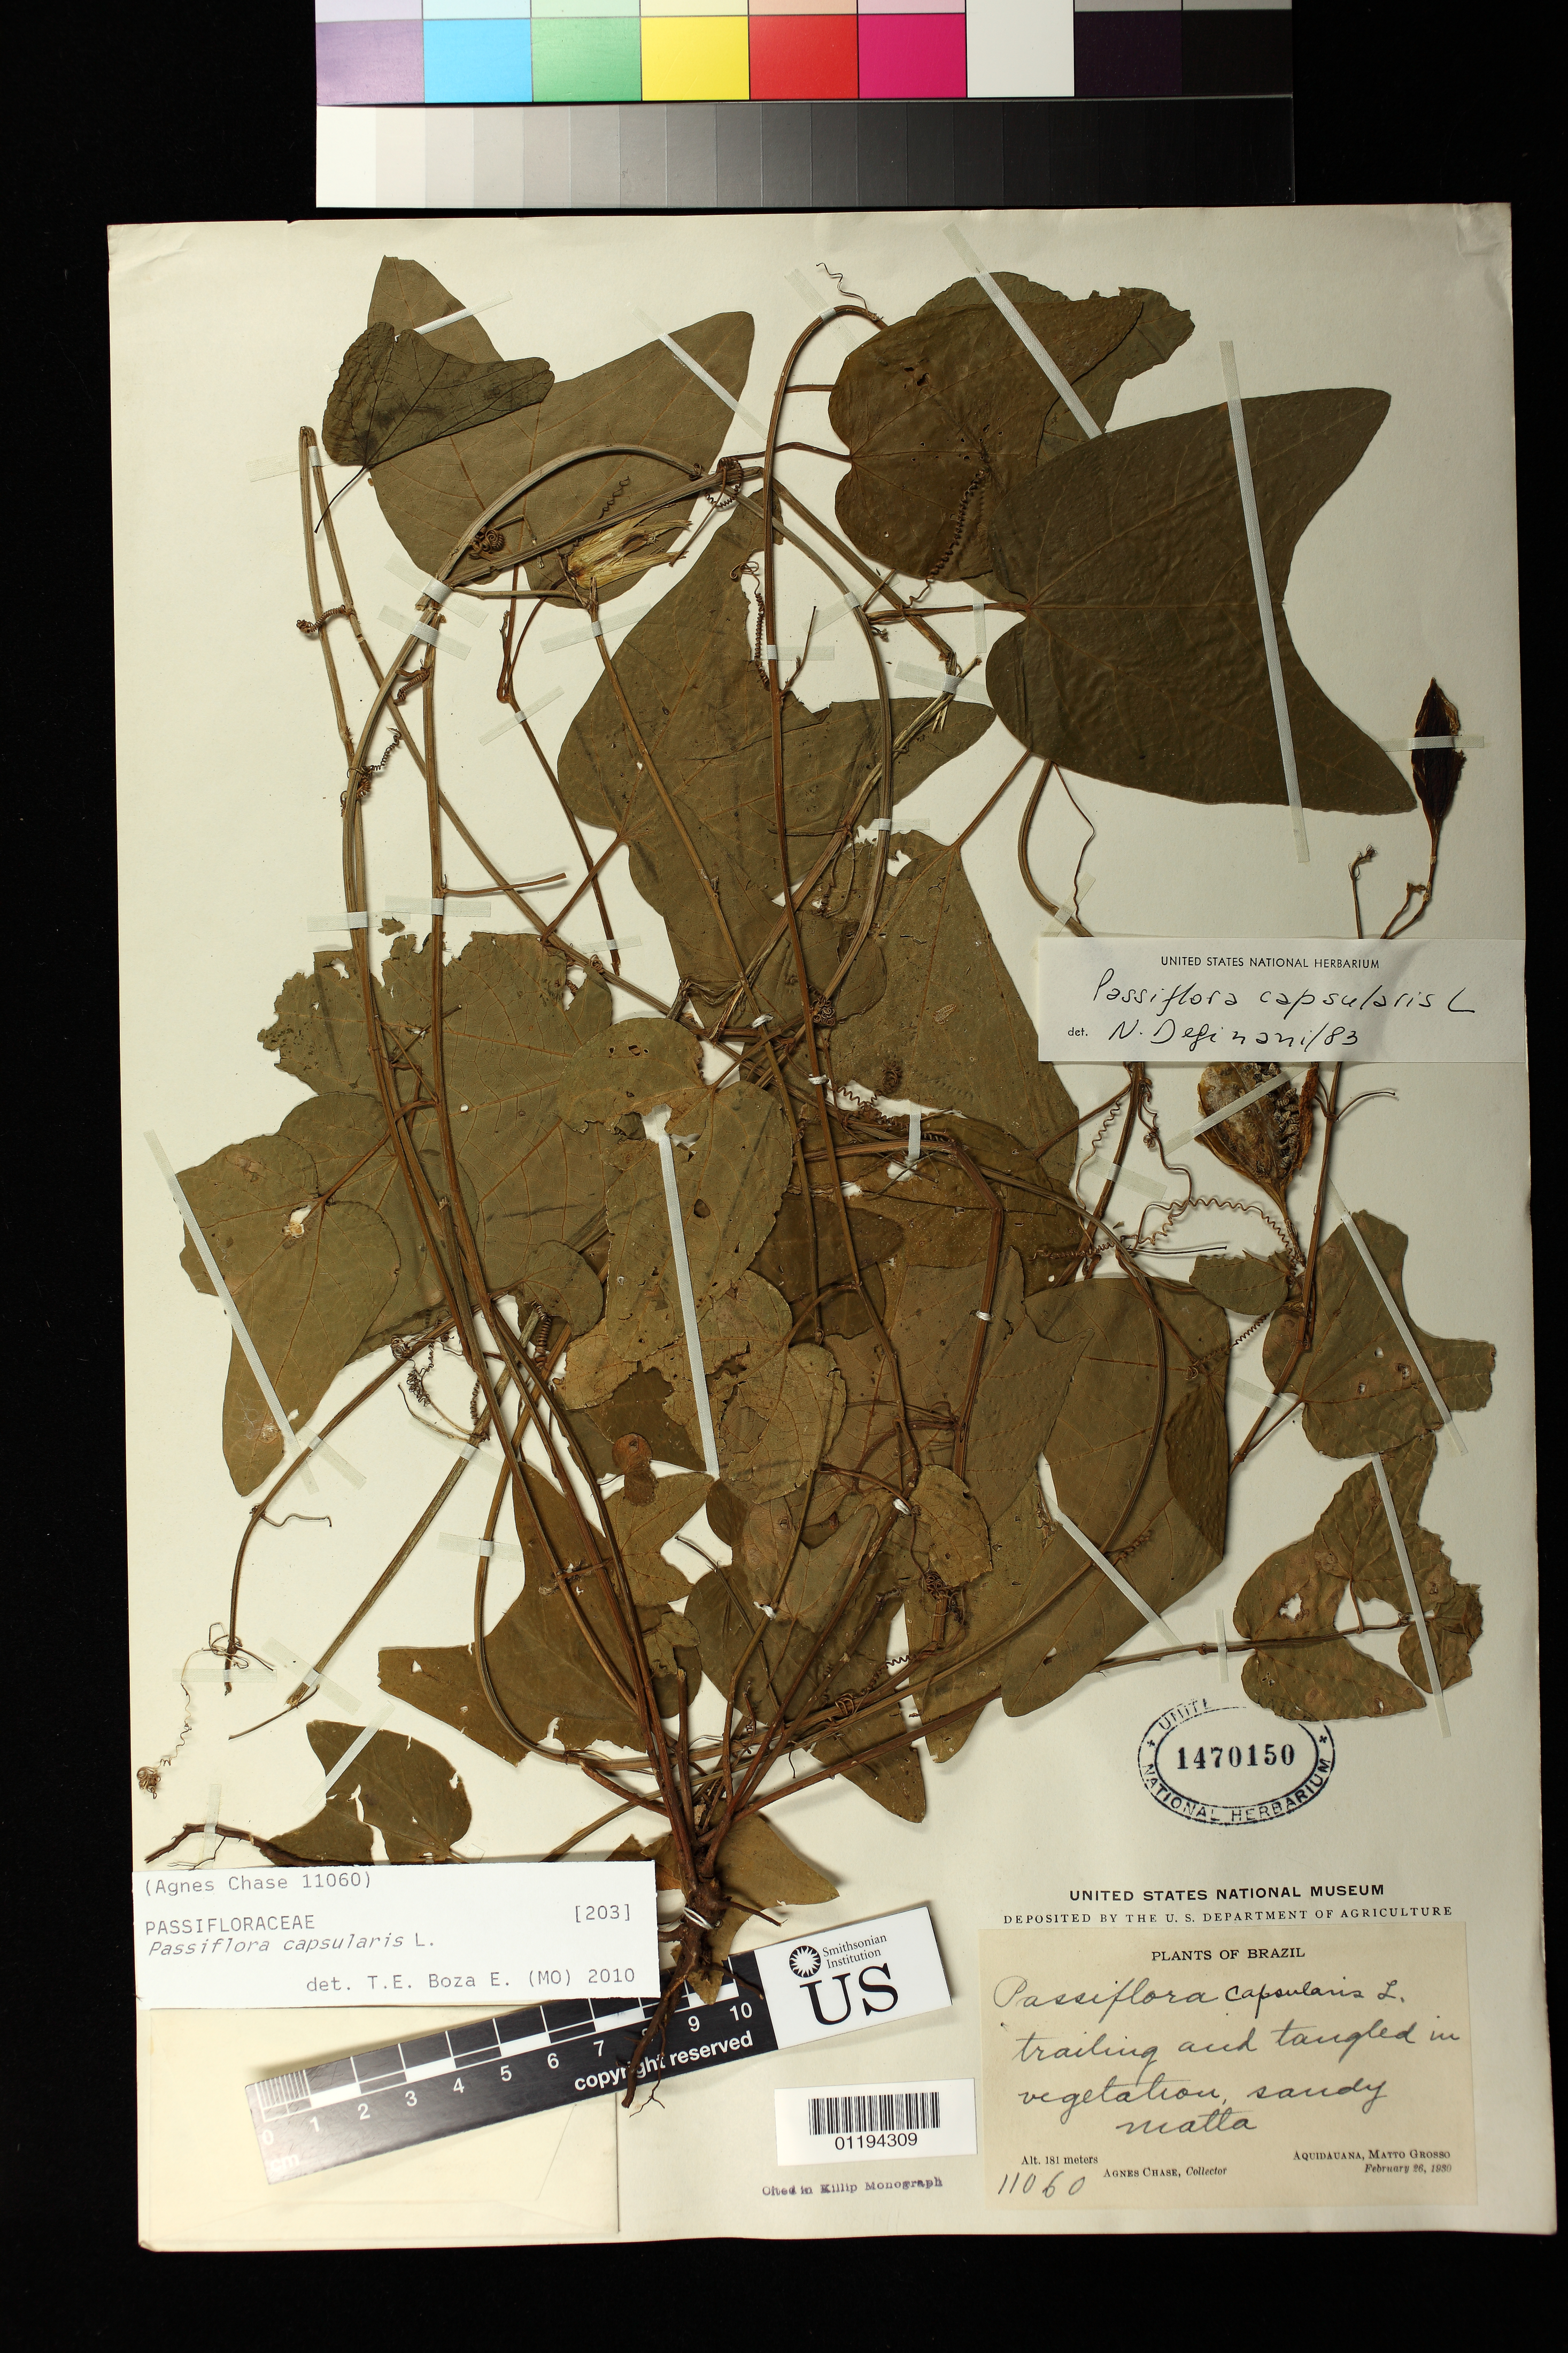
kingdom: Plantae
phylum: Tracheophyta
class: Magnoliopsida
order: Malpighiales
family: Passifloraceae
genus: Passiflora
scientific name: Passiflora capsularis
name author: L.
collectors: A. Chase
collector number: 11060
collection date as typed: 26 Feb 1930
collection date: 1930-02-26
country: Brazil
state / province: Mato Grosso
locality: Aquidauana, Matto Grosso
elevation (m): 181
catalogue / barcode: US 1470150